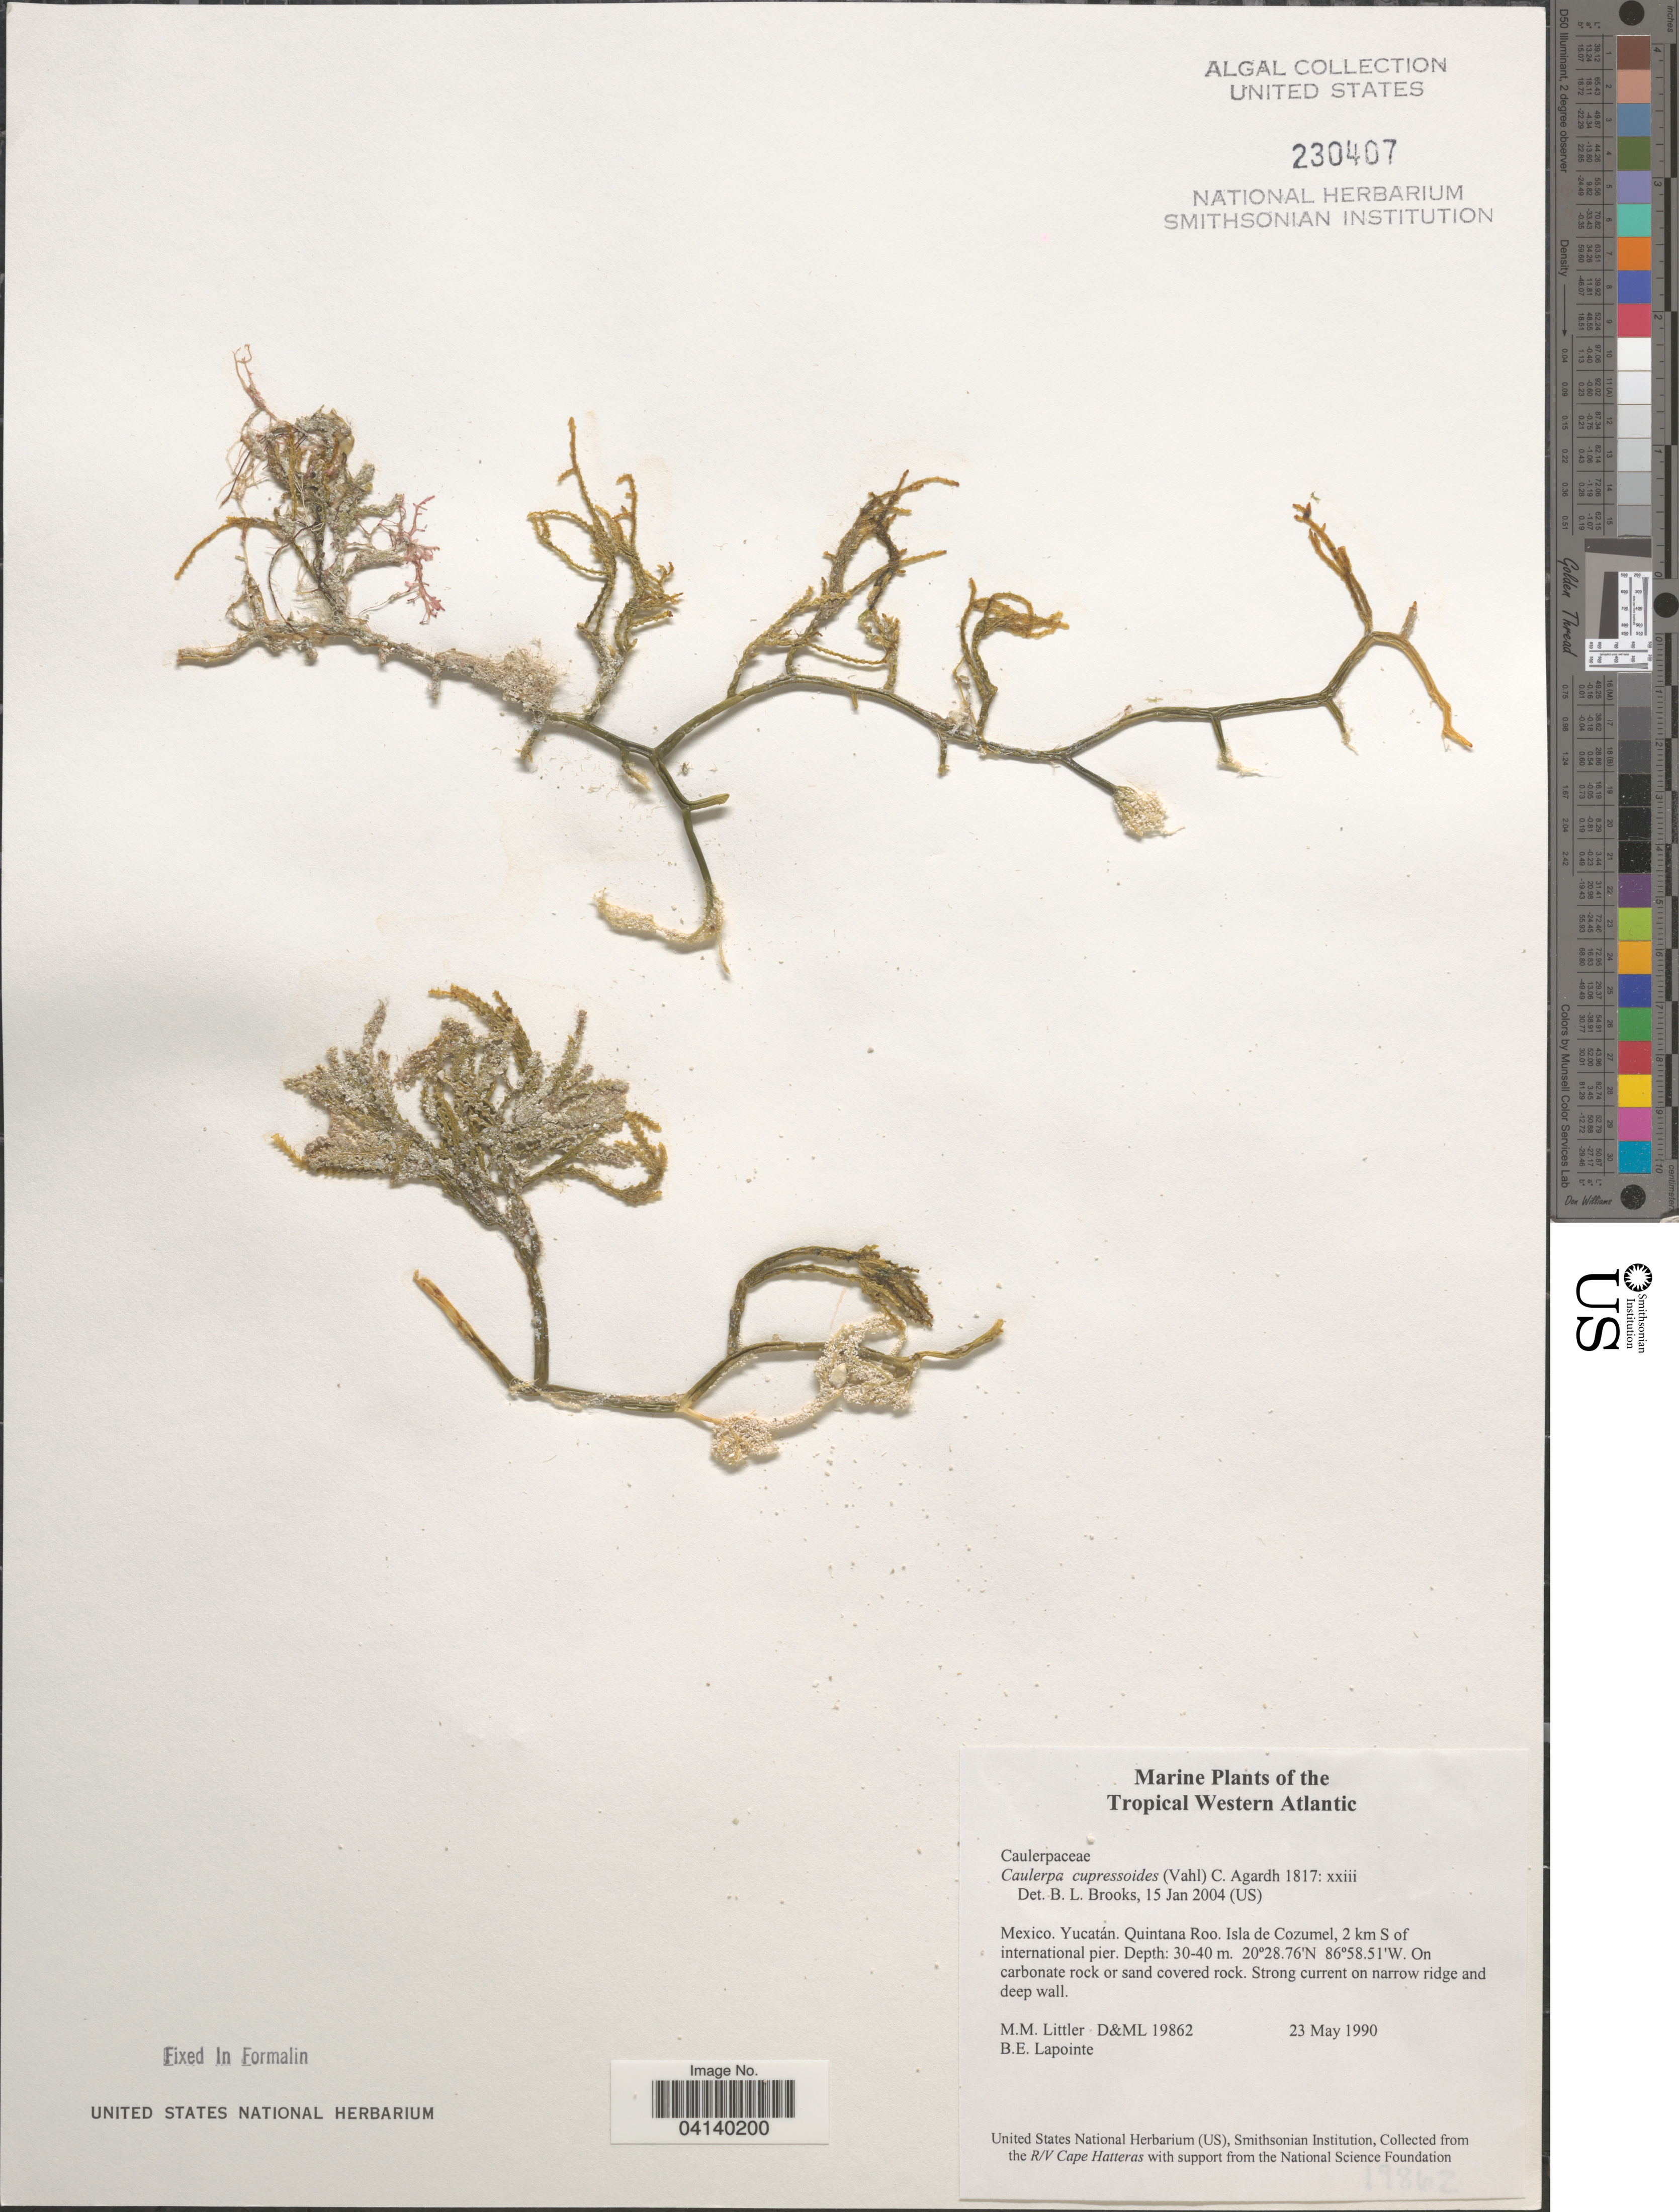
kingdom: Plantae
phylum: Chlorophyta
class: Ulvophyceae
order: Bryopsidales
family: Caulerpaceae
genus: Caulerpa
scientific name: Caulerpa cupressoides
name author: (Vahl) C. Agardh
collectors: B. Lapointe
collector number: D&ML19862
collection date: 1990-05-23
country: Mexico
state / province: Yucatán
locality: Tropical Western Atlantic. Quintana Roo. Isla de Cozumel, 2 km S of international pier.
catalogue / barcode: US 230407